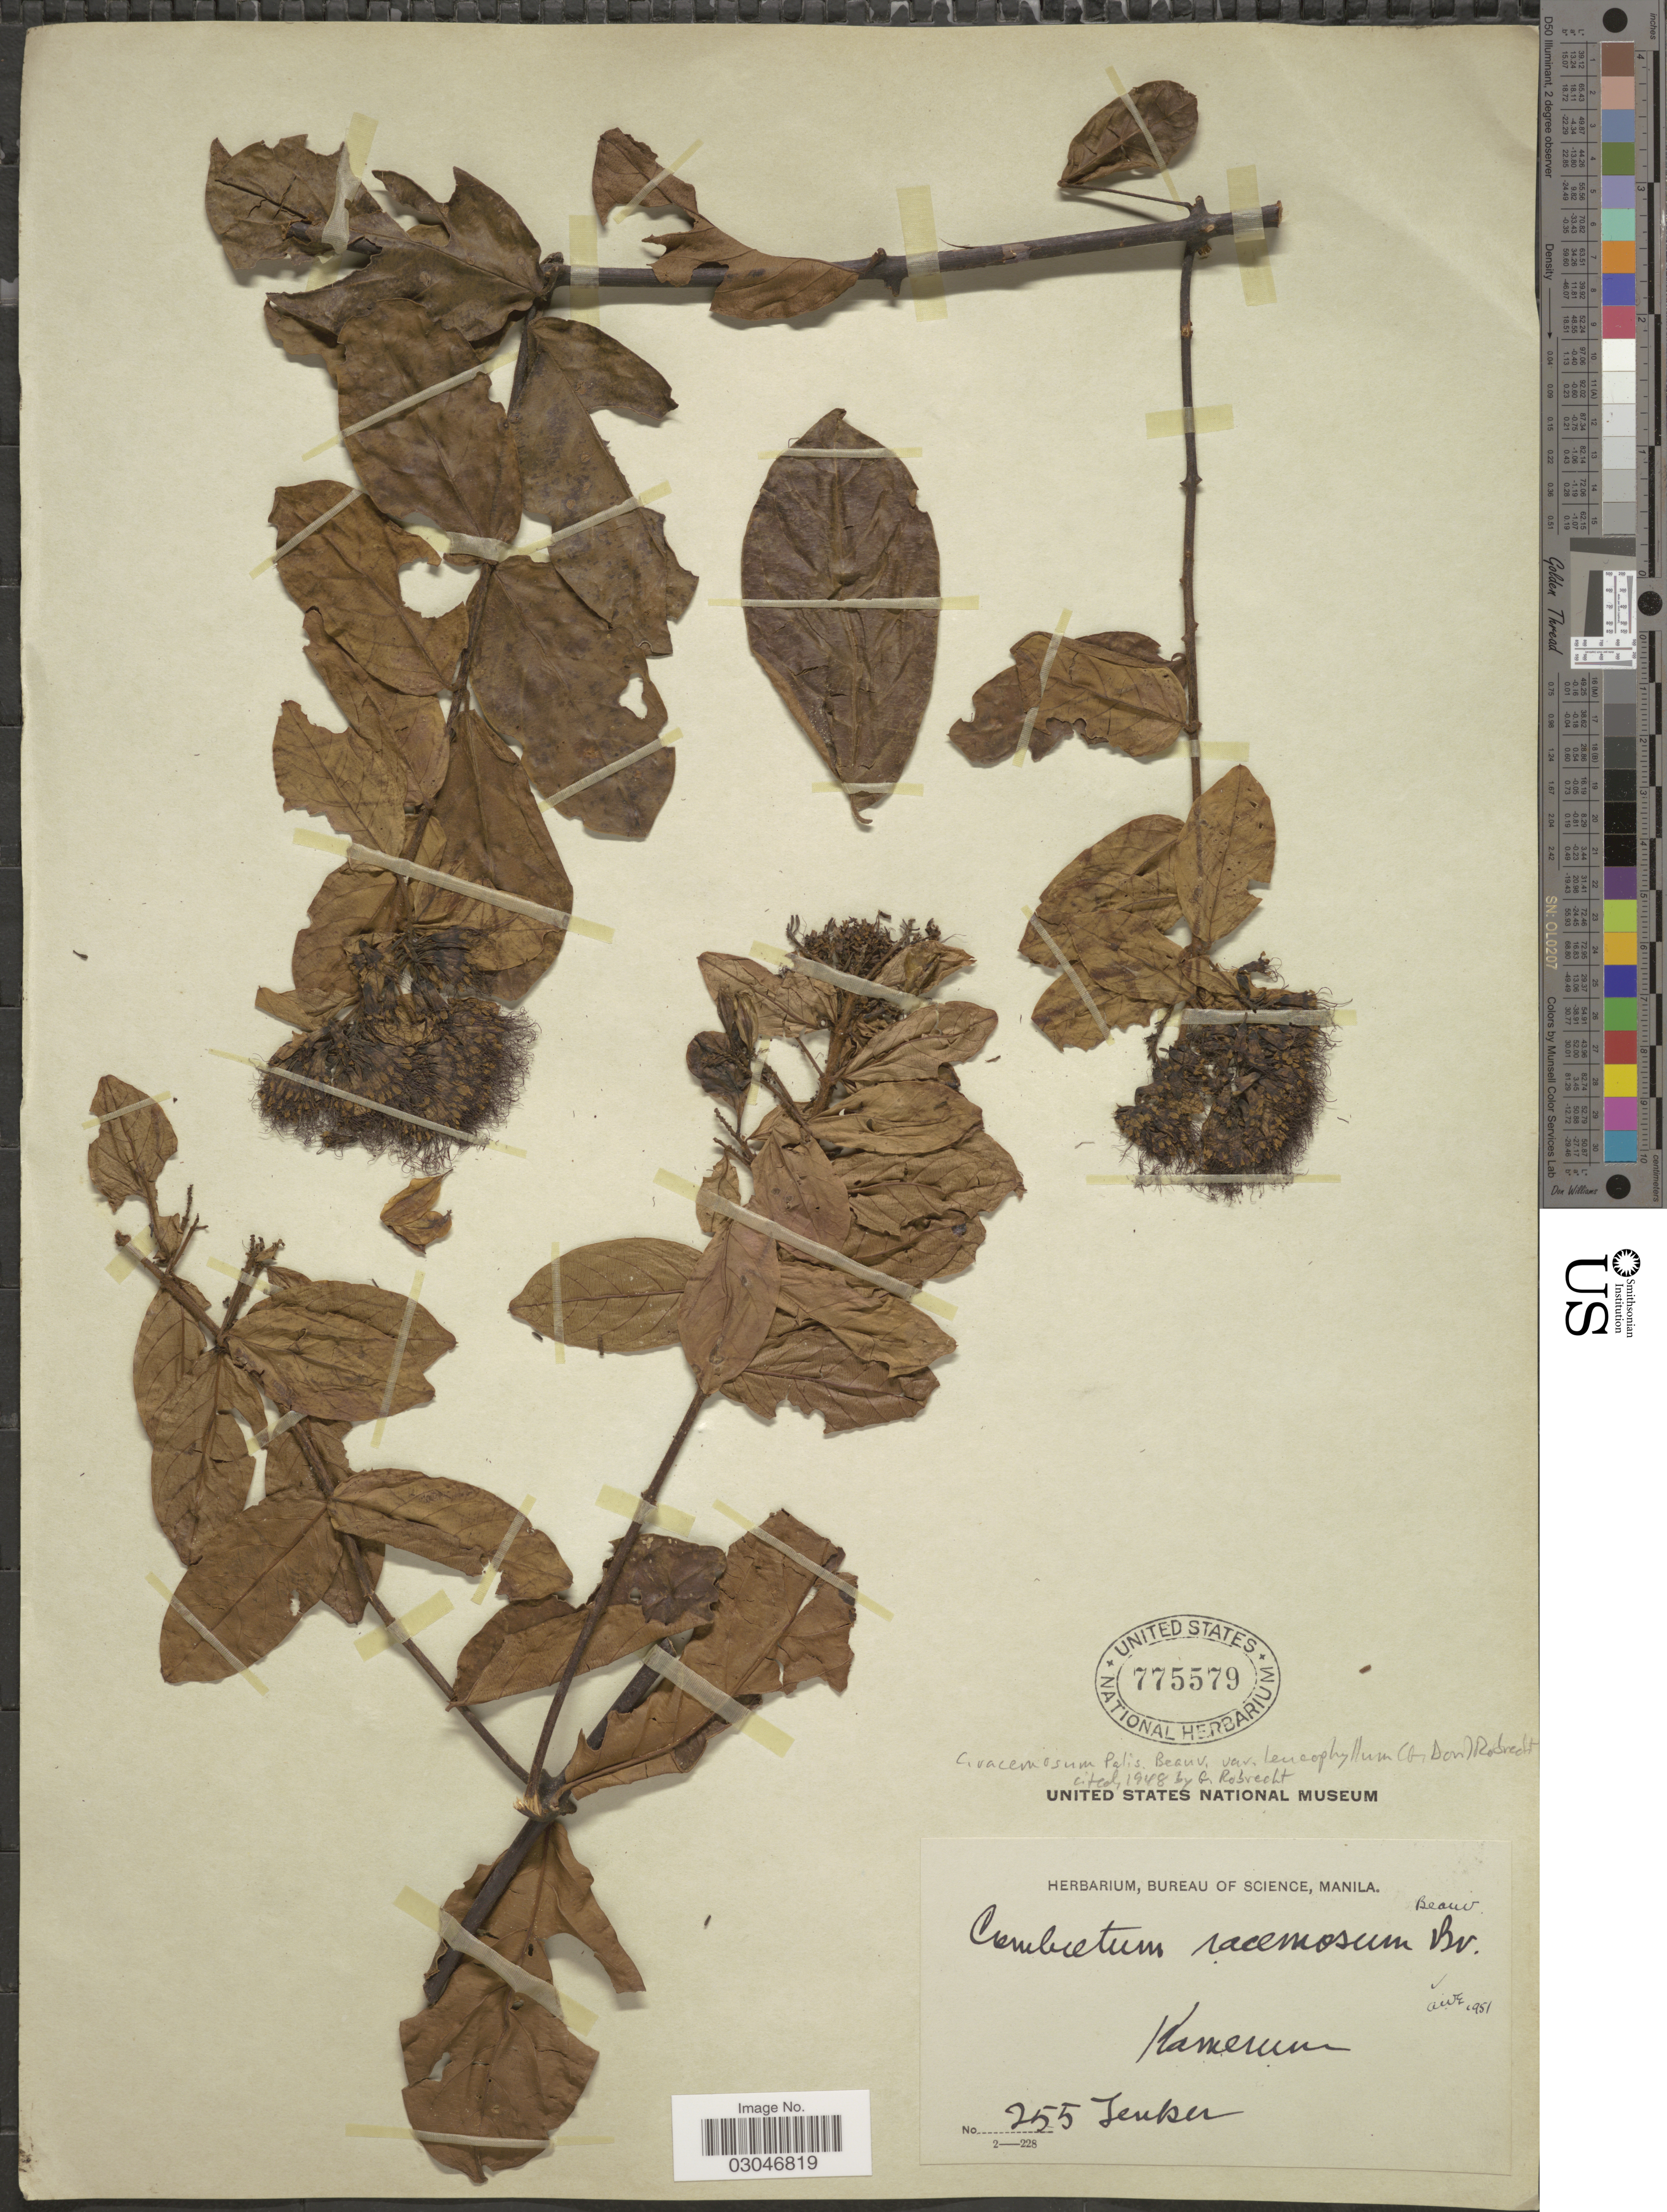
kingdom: Plantae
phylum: Tracheophyta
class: Magnoliopsida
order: Myrtales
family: Combretaceae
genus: Combretum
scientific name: Combretum racemosum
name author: P. Beauv.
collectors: Zenker, --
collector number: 255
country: Cameroon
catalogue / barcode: US 775579